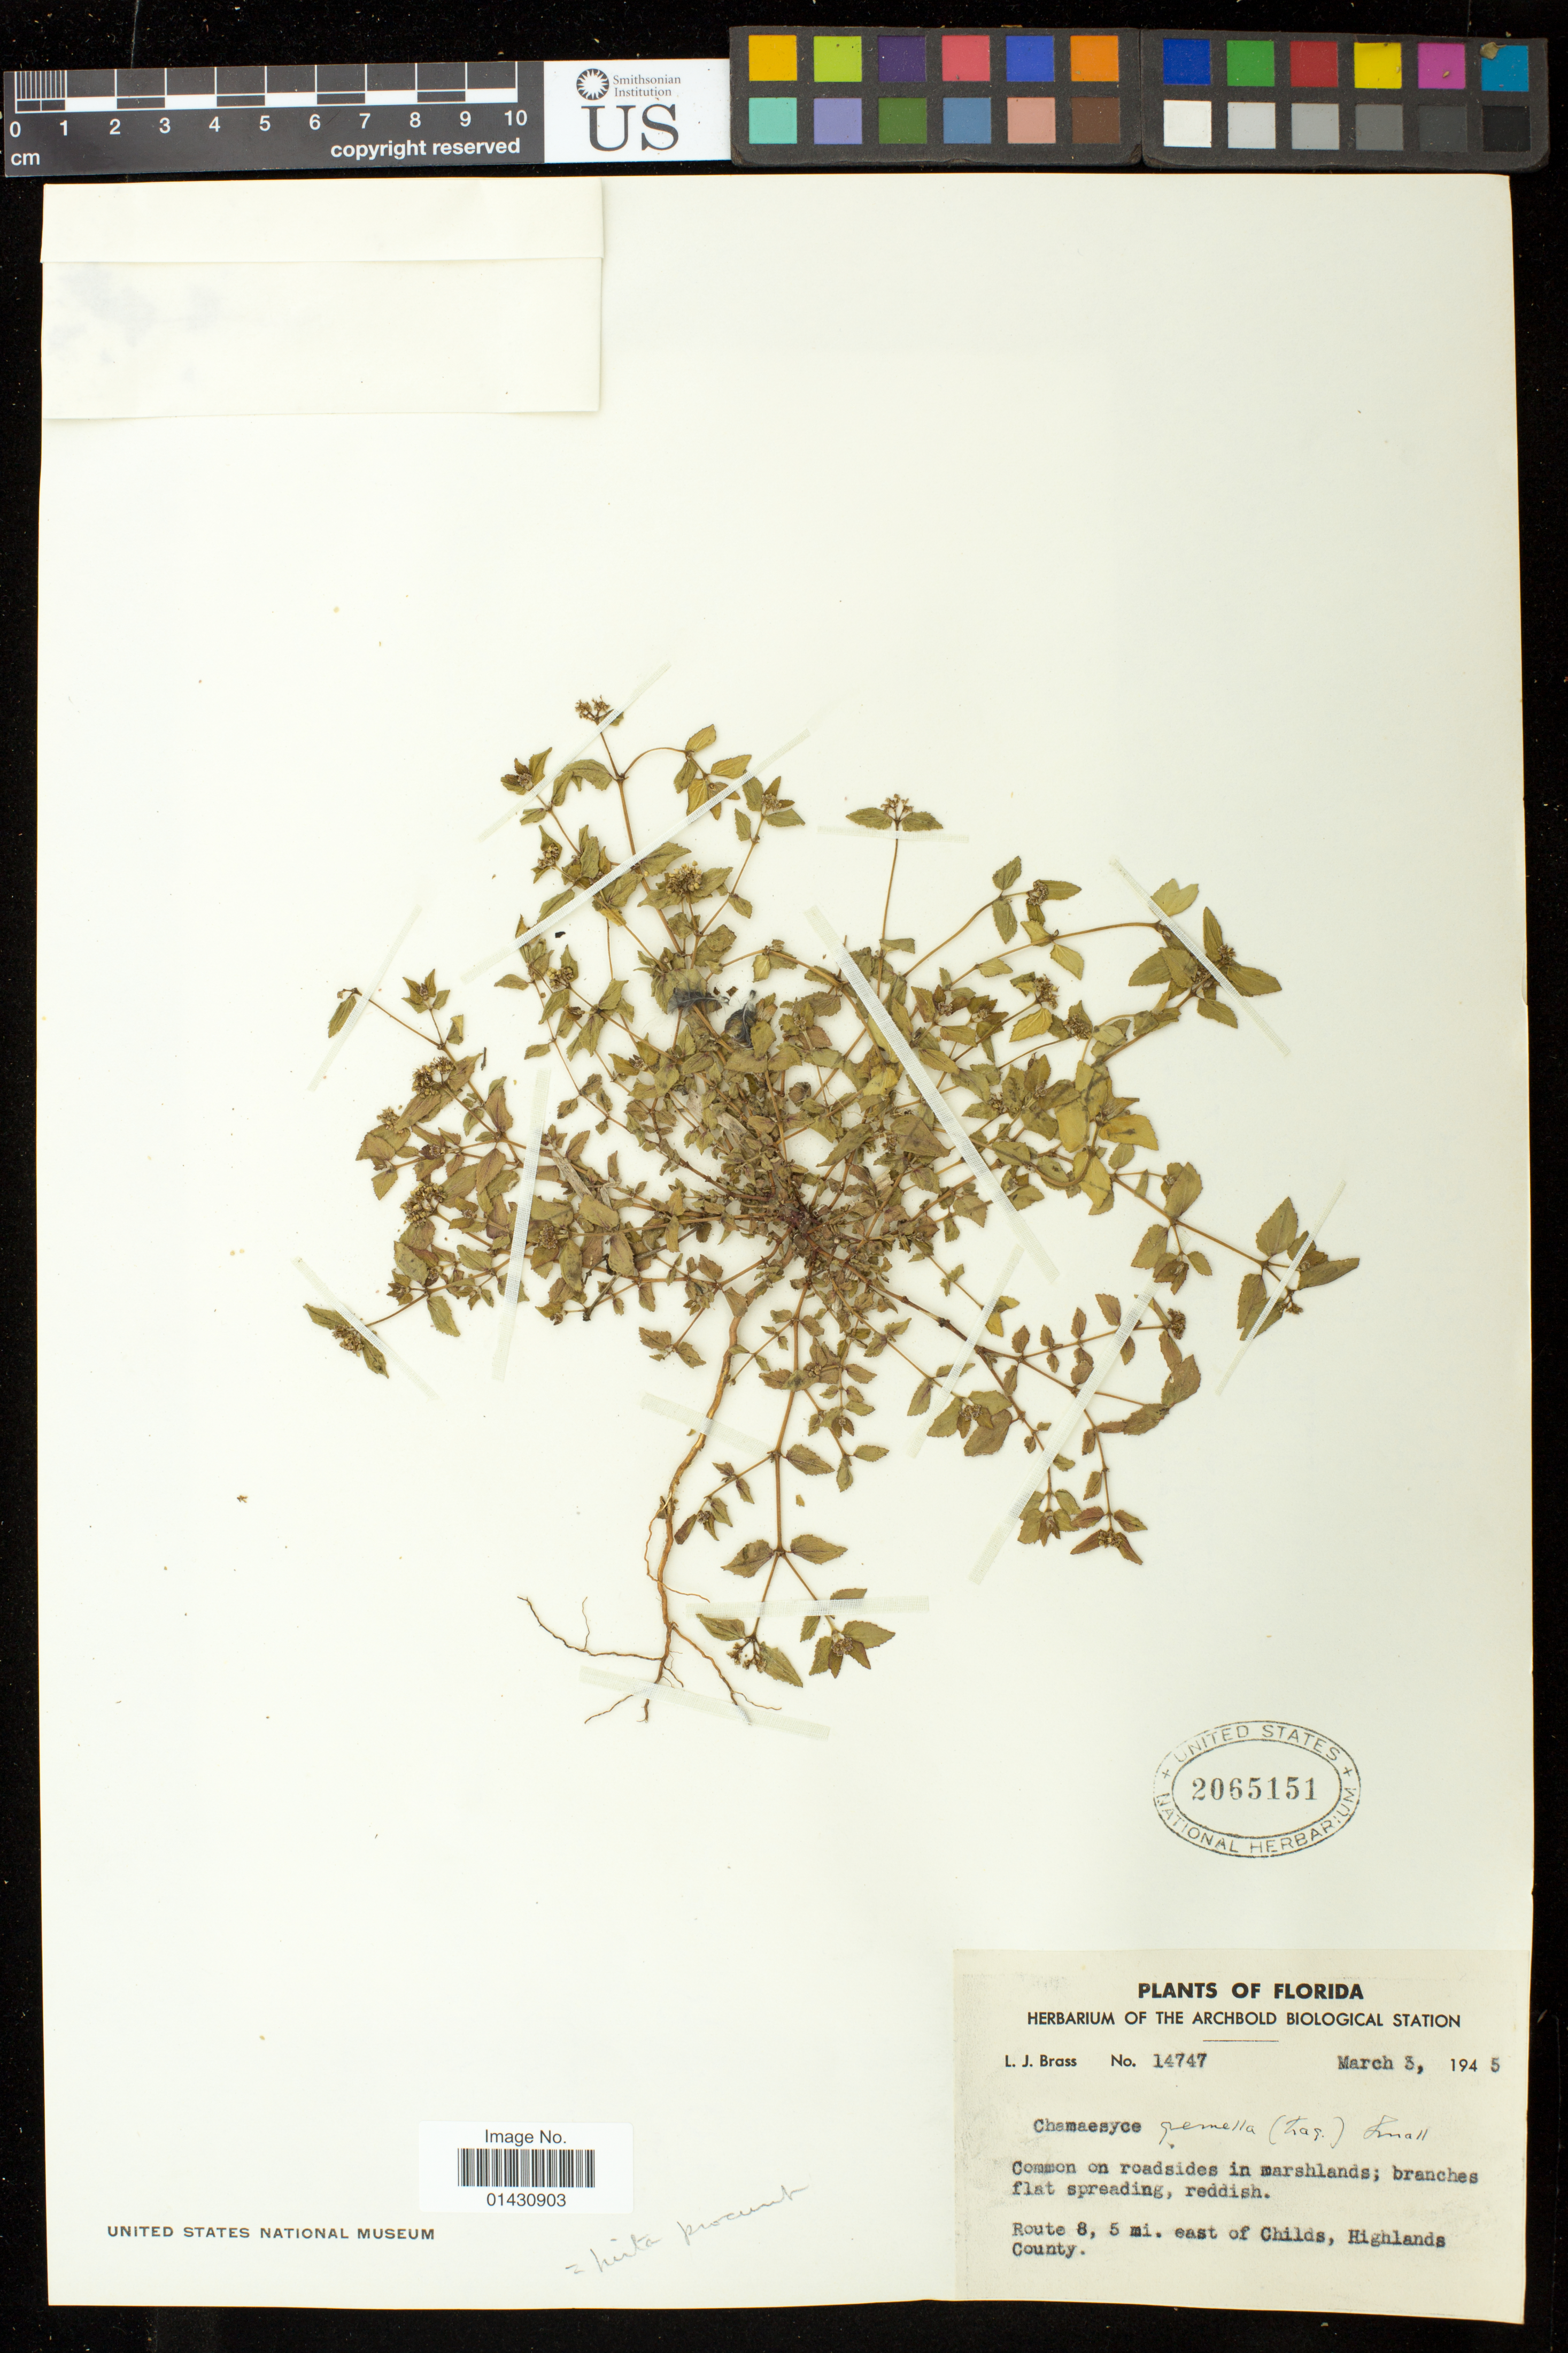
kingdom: Plantae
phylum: Tracheophyta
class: Magnoliopsida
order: Malpighiales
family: Euphorbiaceae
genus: Euphorbia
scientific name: Euphorbia ophthalmica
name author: Pers.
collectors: L. J. Brass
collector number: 14747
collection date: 1945-03-03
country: United States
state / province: Florida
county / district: Highlands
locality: Route 8, 5 miles east of Childs.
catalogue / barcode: US 2065151